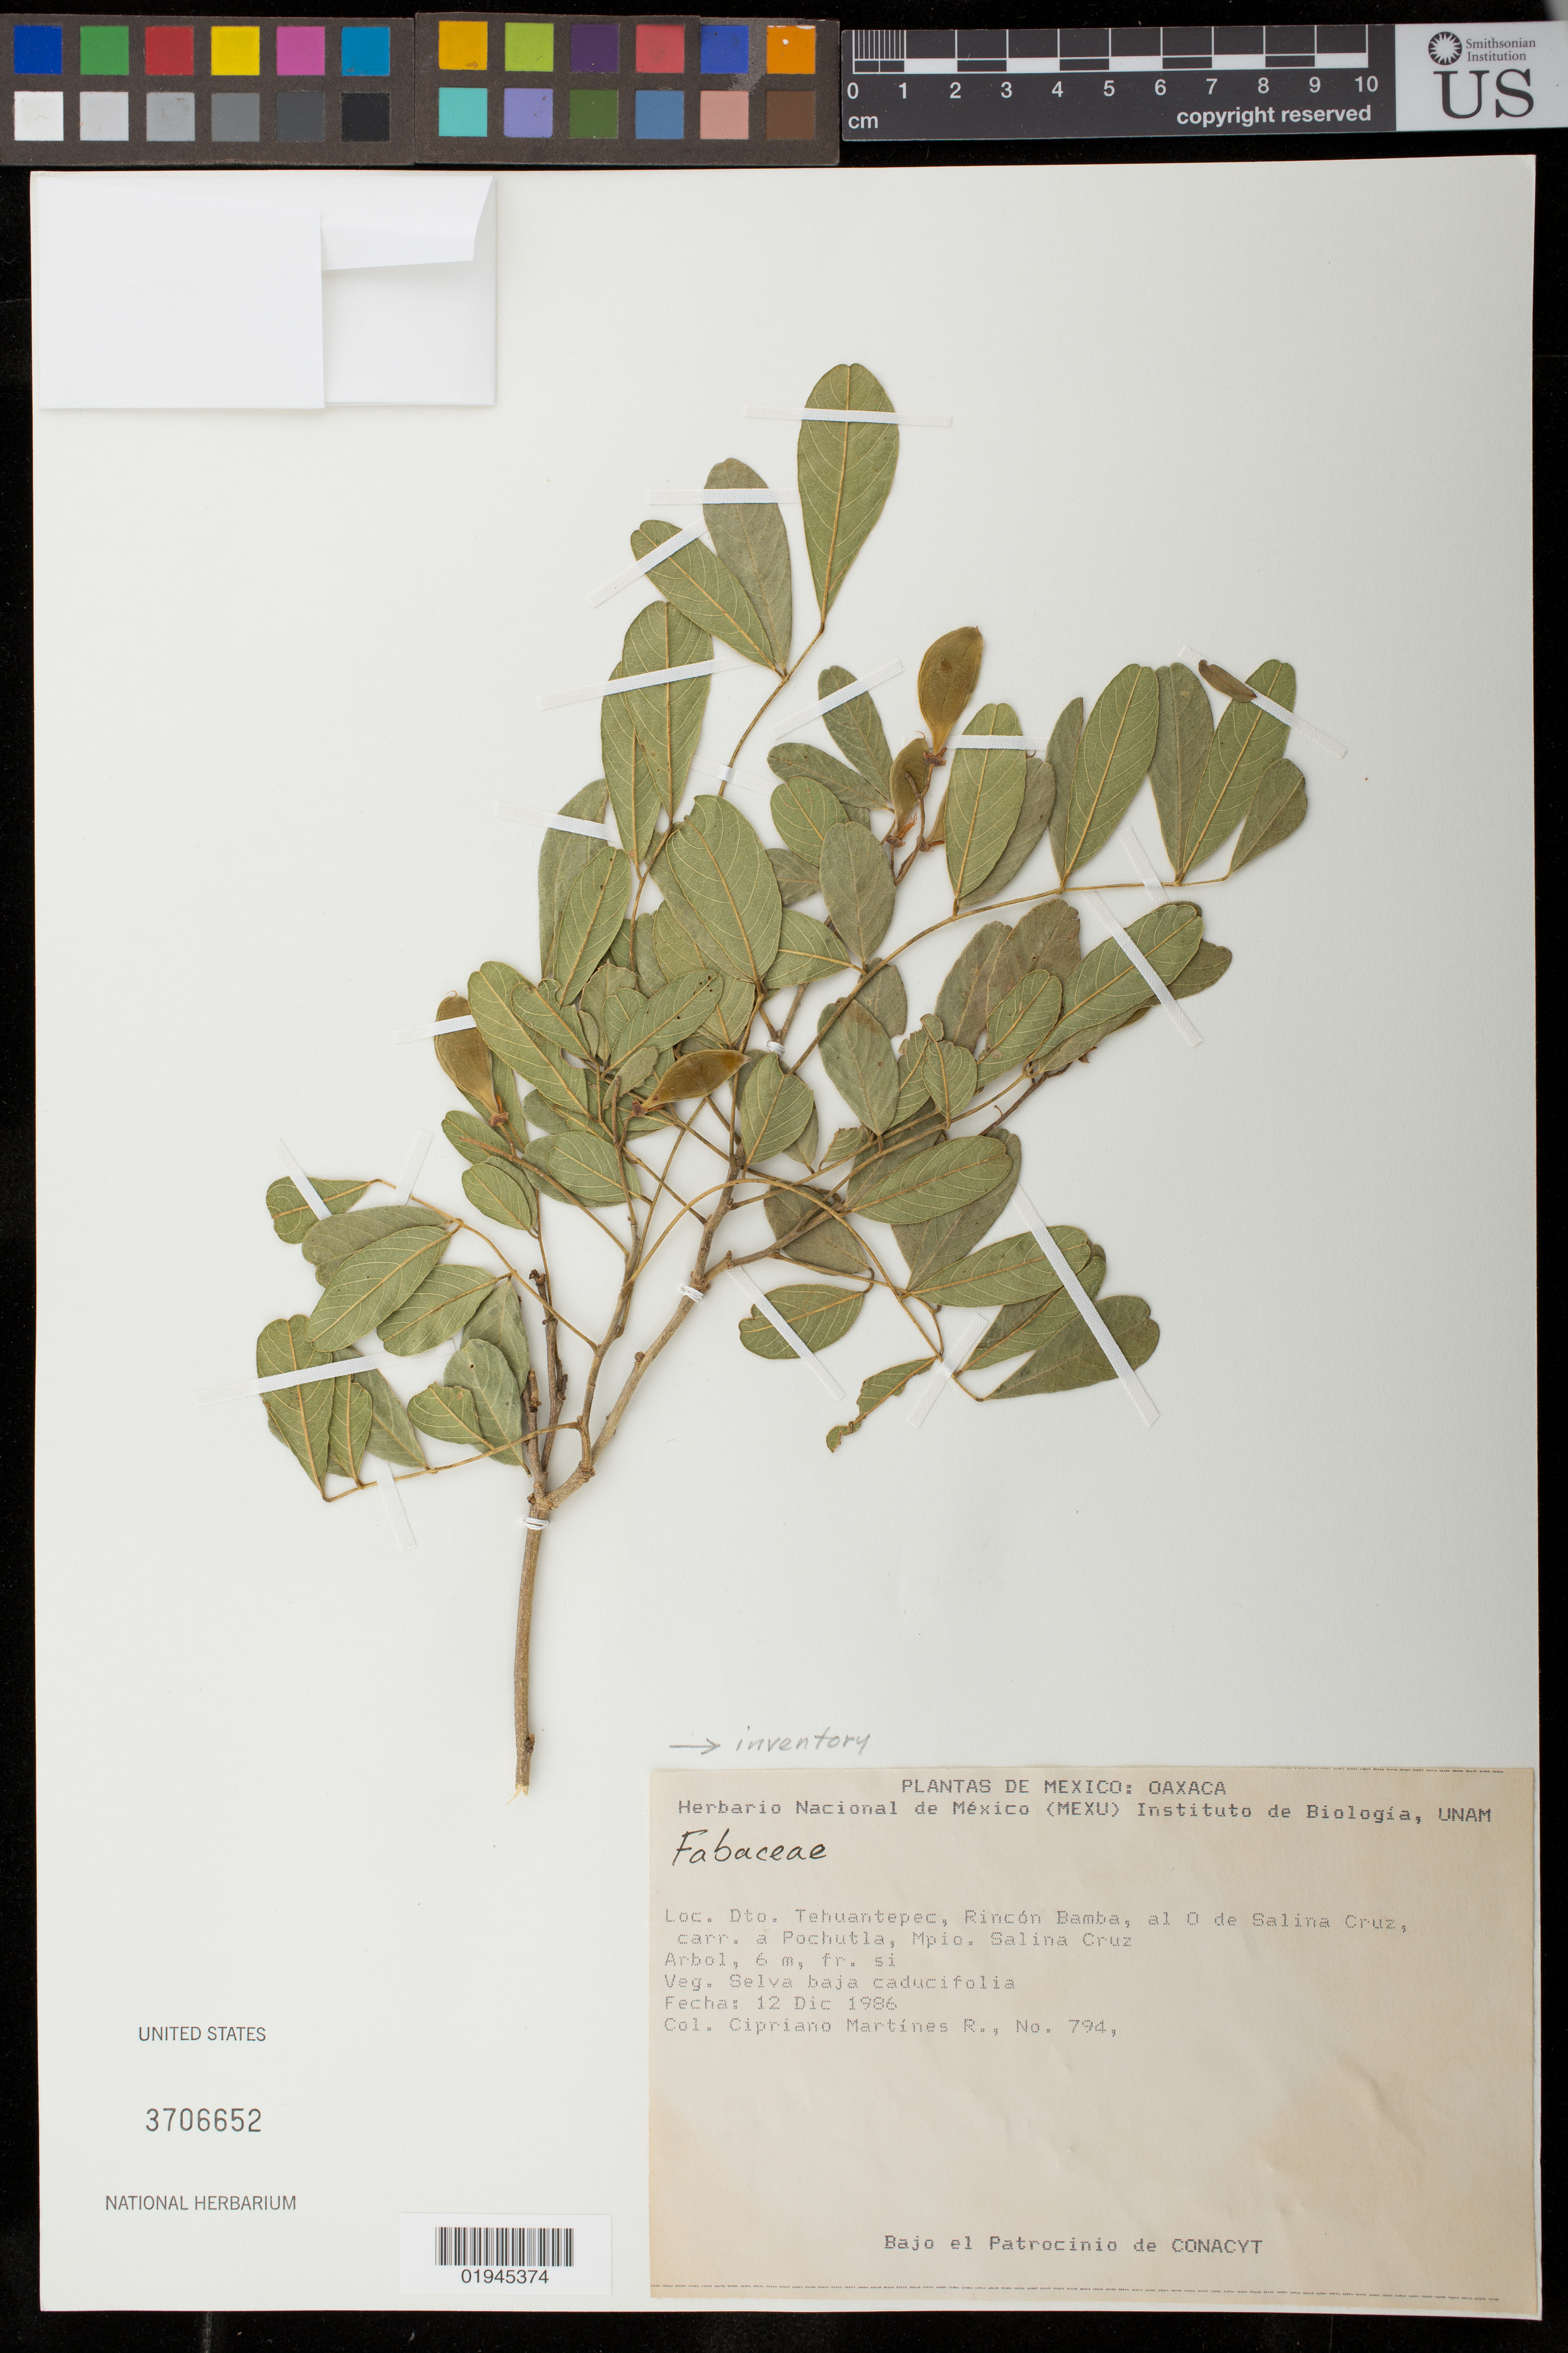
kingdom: Plantae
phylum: Tracheophyta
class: Magnoliopsida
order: Fabales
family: Fabaceae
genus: Lonchocarpus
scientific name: Lonchocarpus sp.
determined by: Trujillo, A. M.; Londoño-Echeverri, Y.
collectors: C. Martines R.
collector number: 794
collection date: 1986-12-12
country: Mexico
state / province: Oaxaca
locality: Dto. Tehuantepec, Rincon Bamba, al O de Salina Cruz, carr. a Pochutla, Mpio. Salina Cruz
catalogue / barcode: US 3706652